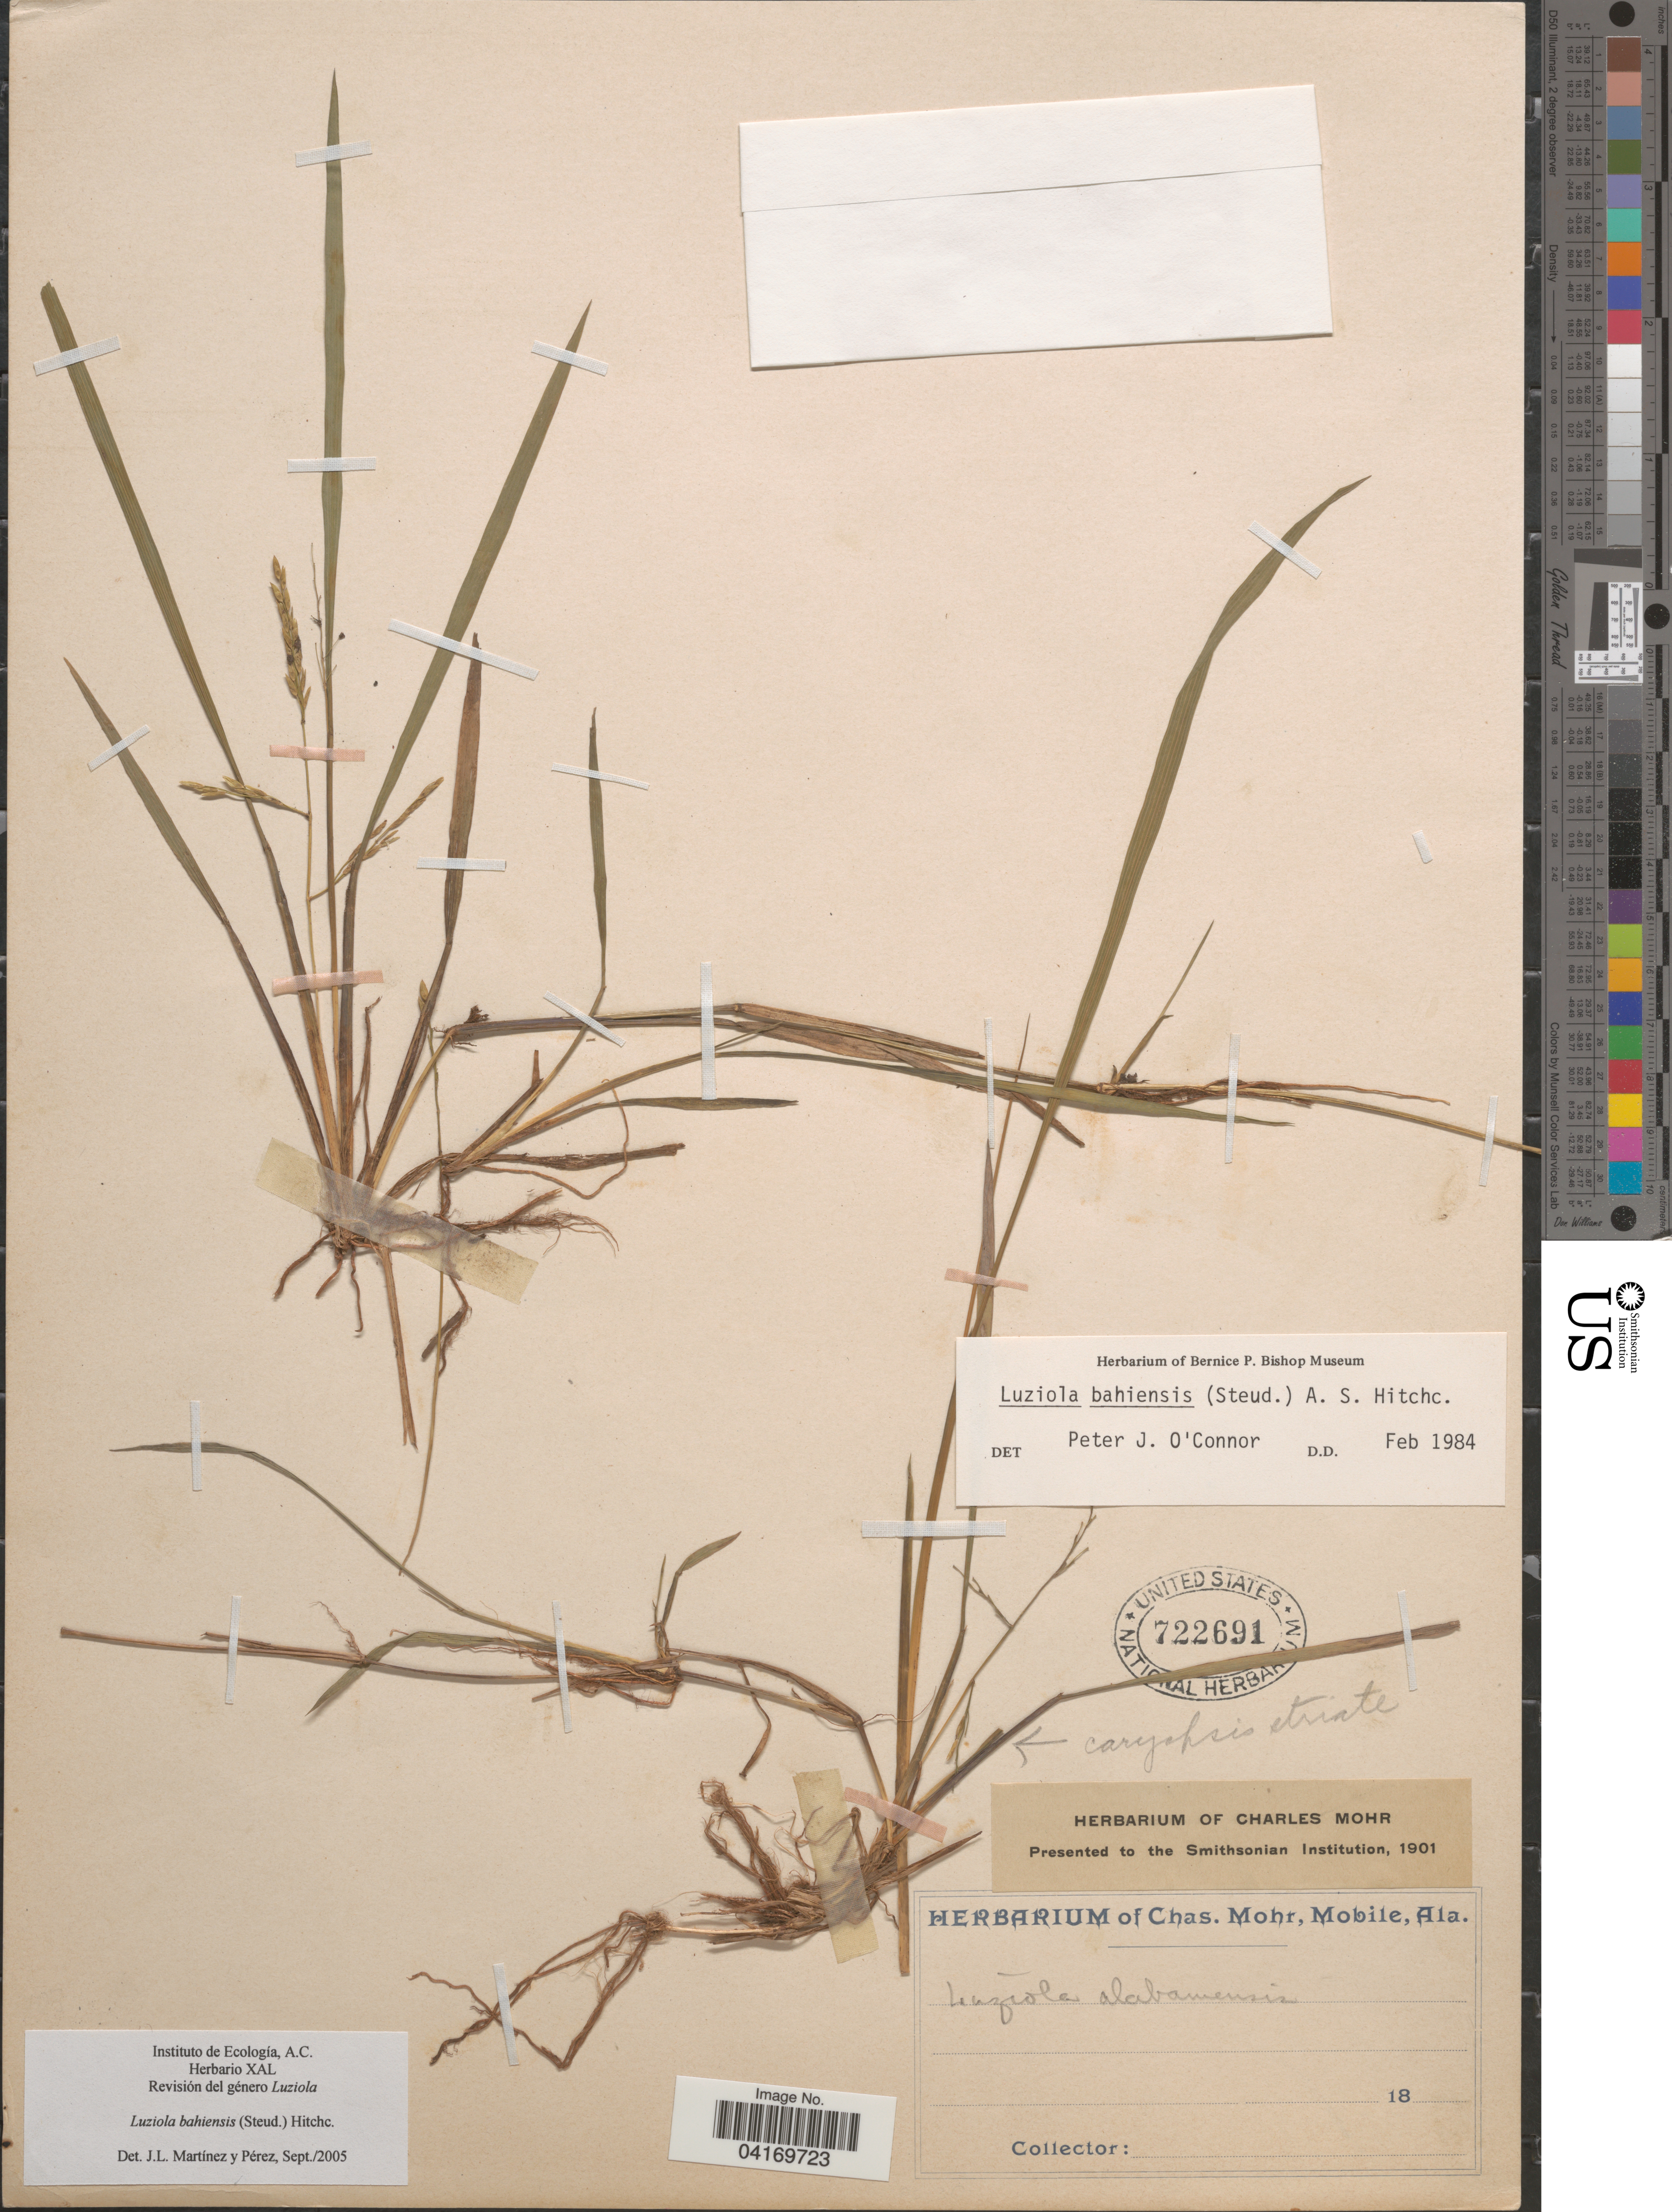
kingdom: Plantae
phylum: Tracheophyta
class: Liliopsida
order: Poales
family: Poaceae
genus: Luziola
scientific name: Luziola bahiensis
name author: (Steud.) Hitchc.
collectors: ex herb. Charles Mohr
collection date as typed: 18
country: United States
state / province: Alabama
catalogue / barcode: US 722691